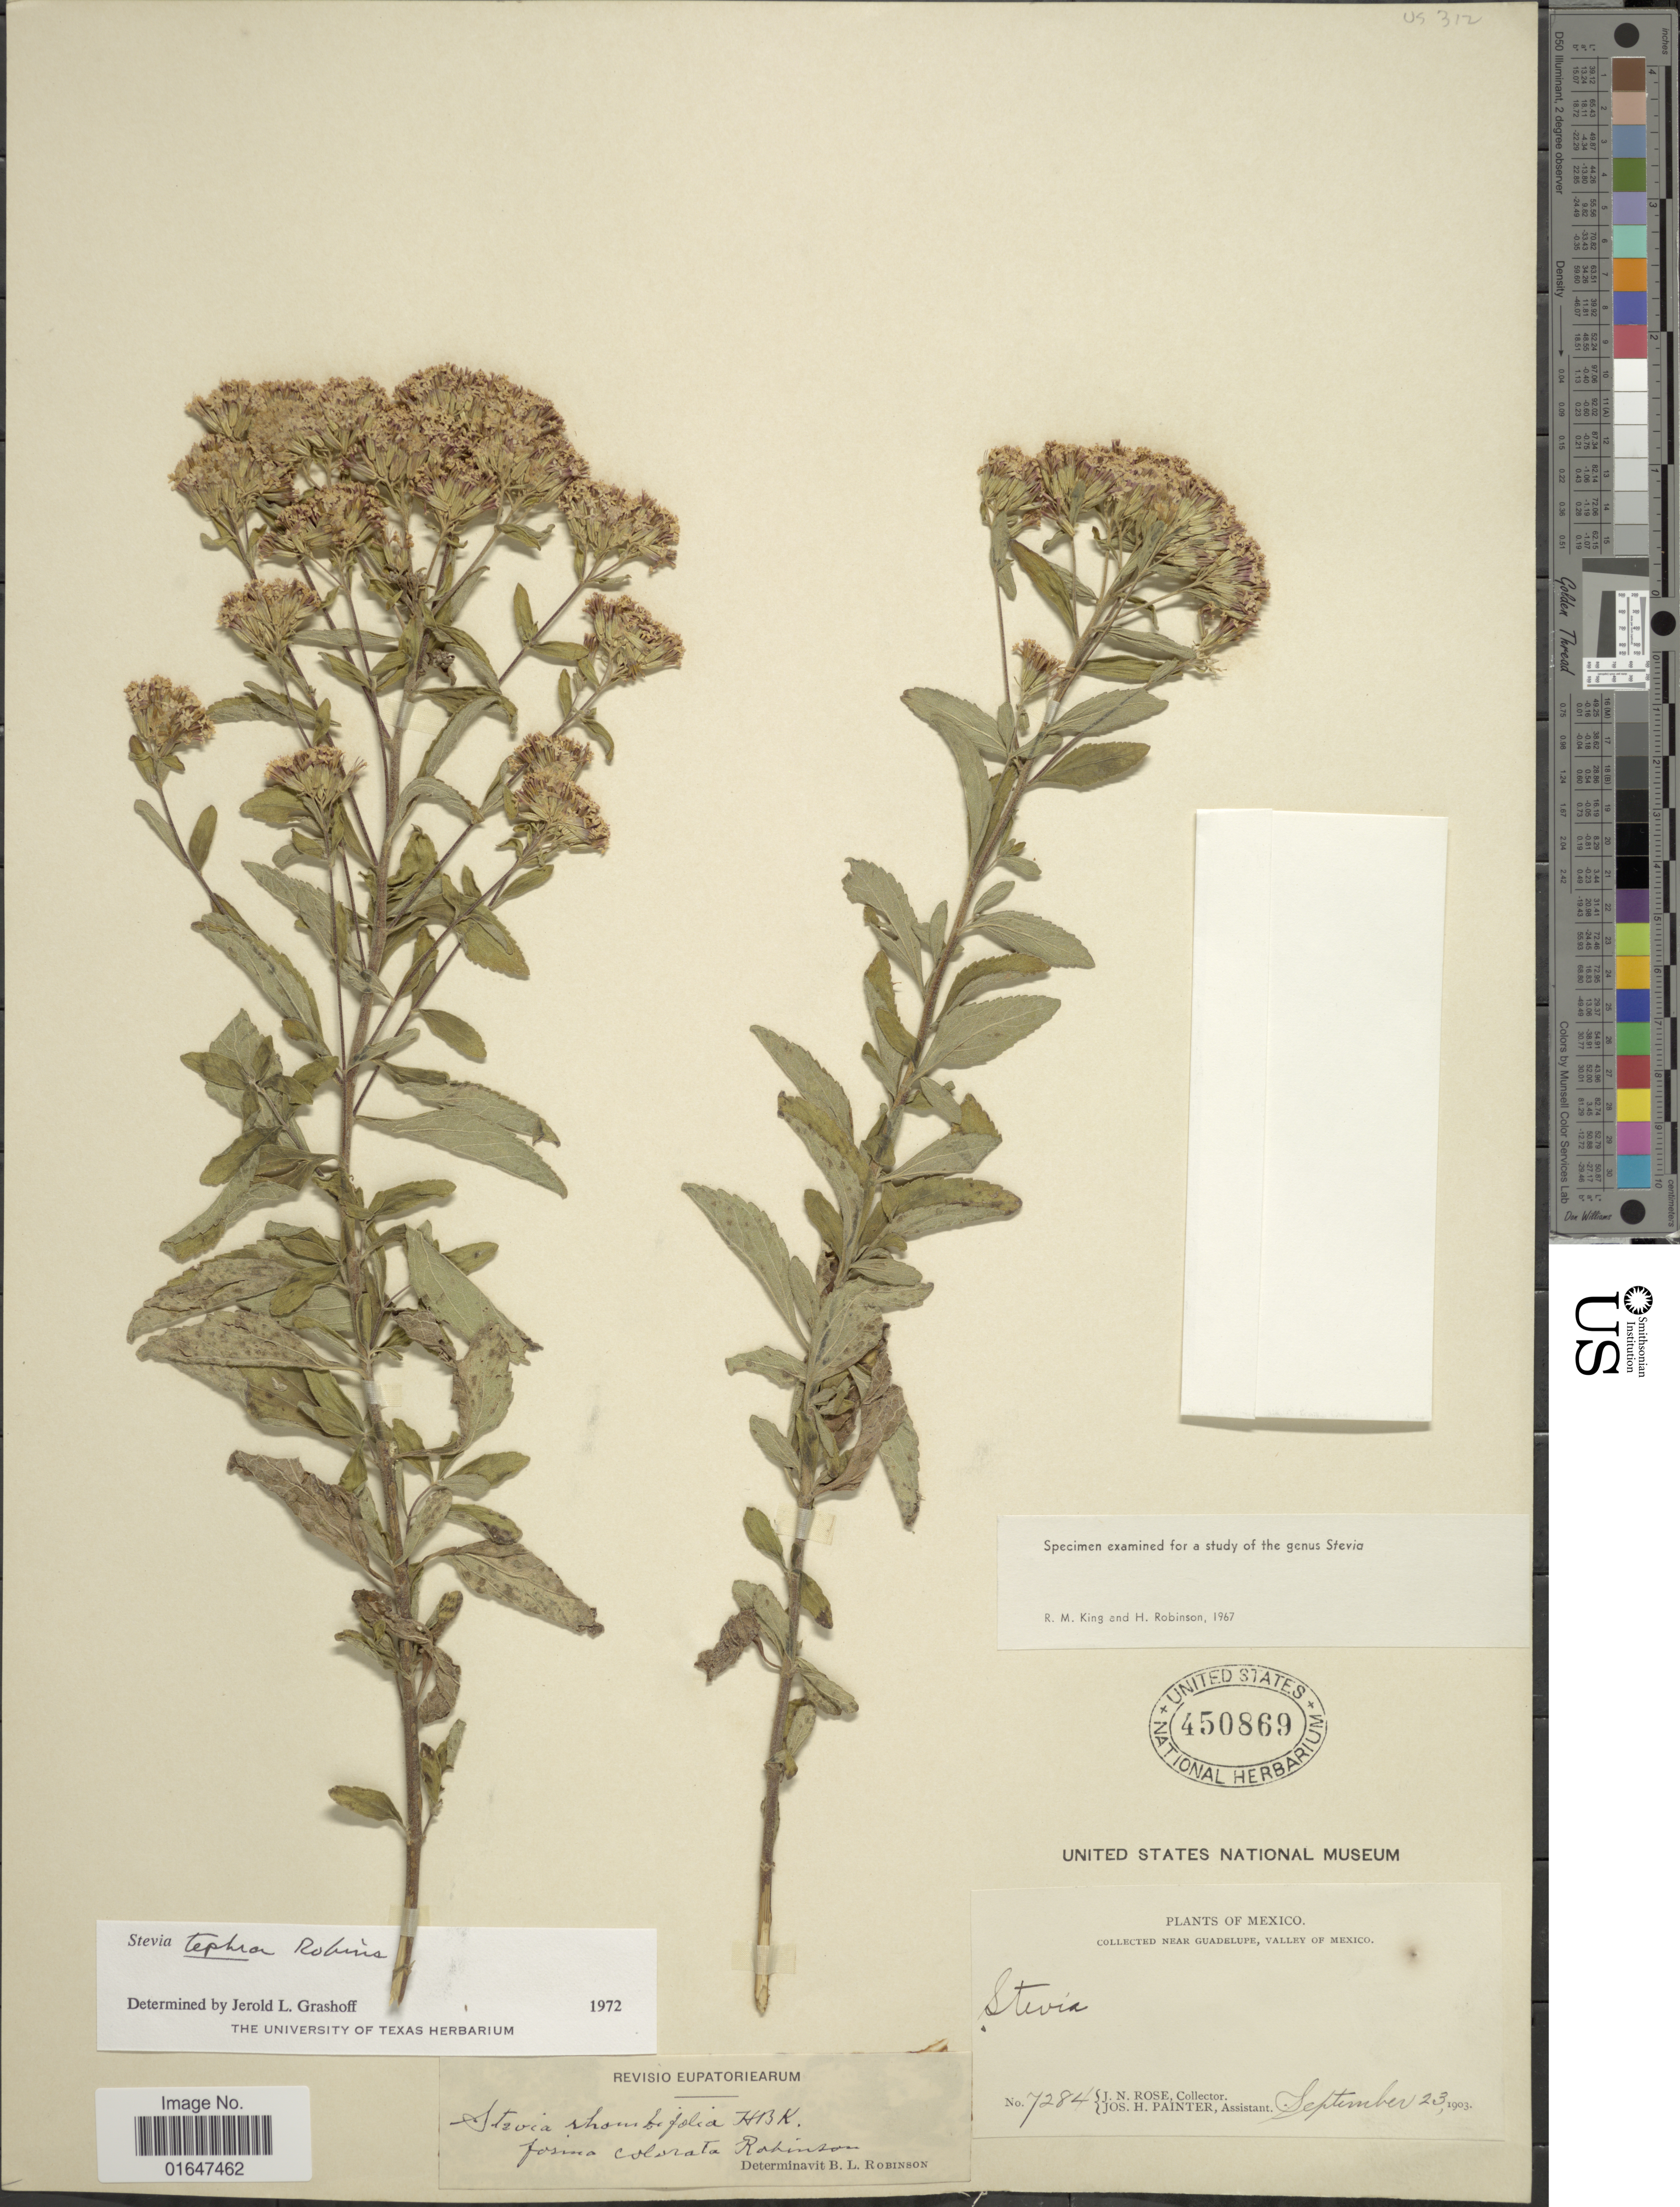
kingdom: Plantae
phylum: Tracheophyta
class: Magnoliopsida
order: Asterales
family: Asteraceae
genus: Stevia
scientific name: Stevia tephra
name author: B.L. Rob.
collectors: J. N. Rose & J. H. Painter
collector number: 7284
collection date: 1903-09-23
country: Mexico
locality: Near Guadelupe, Valley of Mexico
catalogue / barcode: US 450869